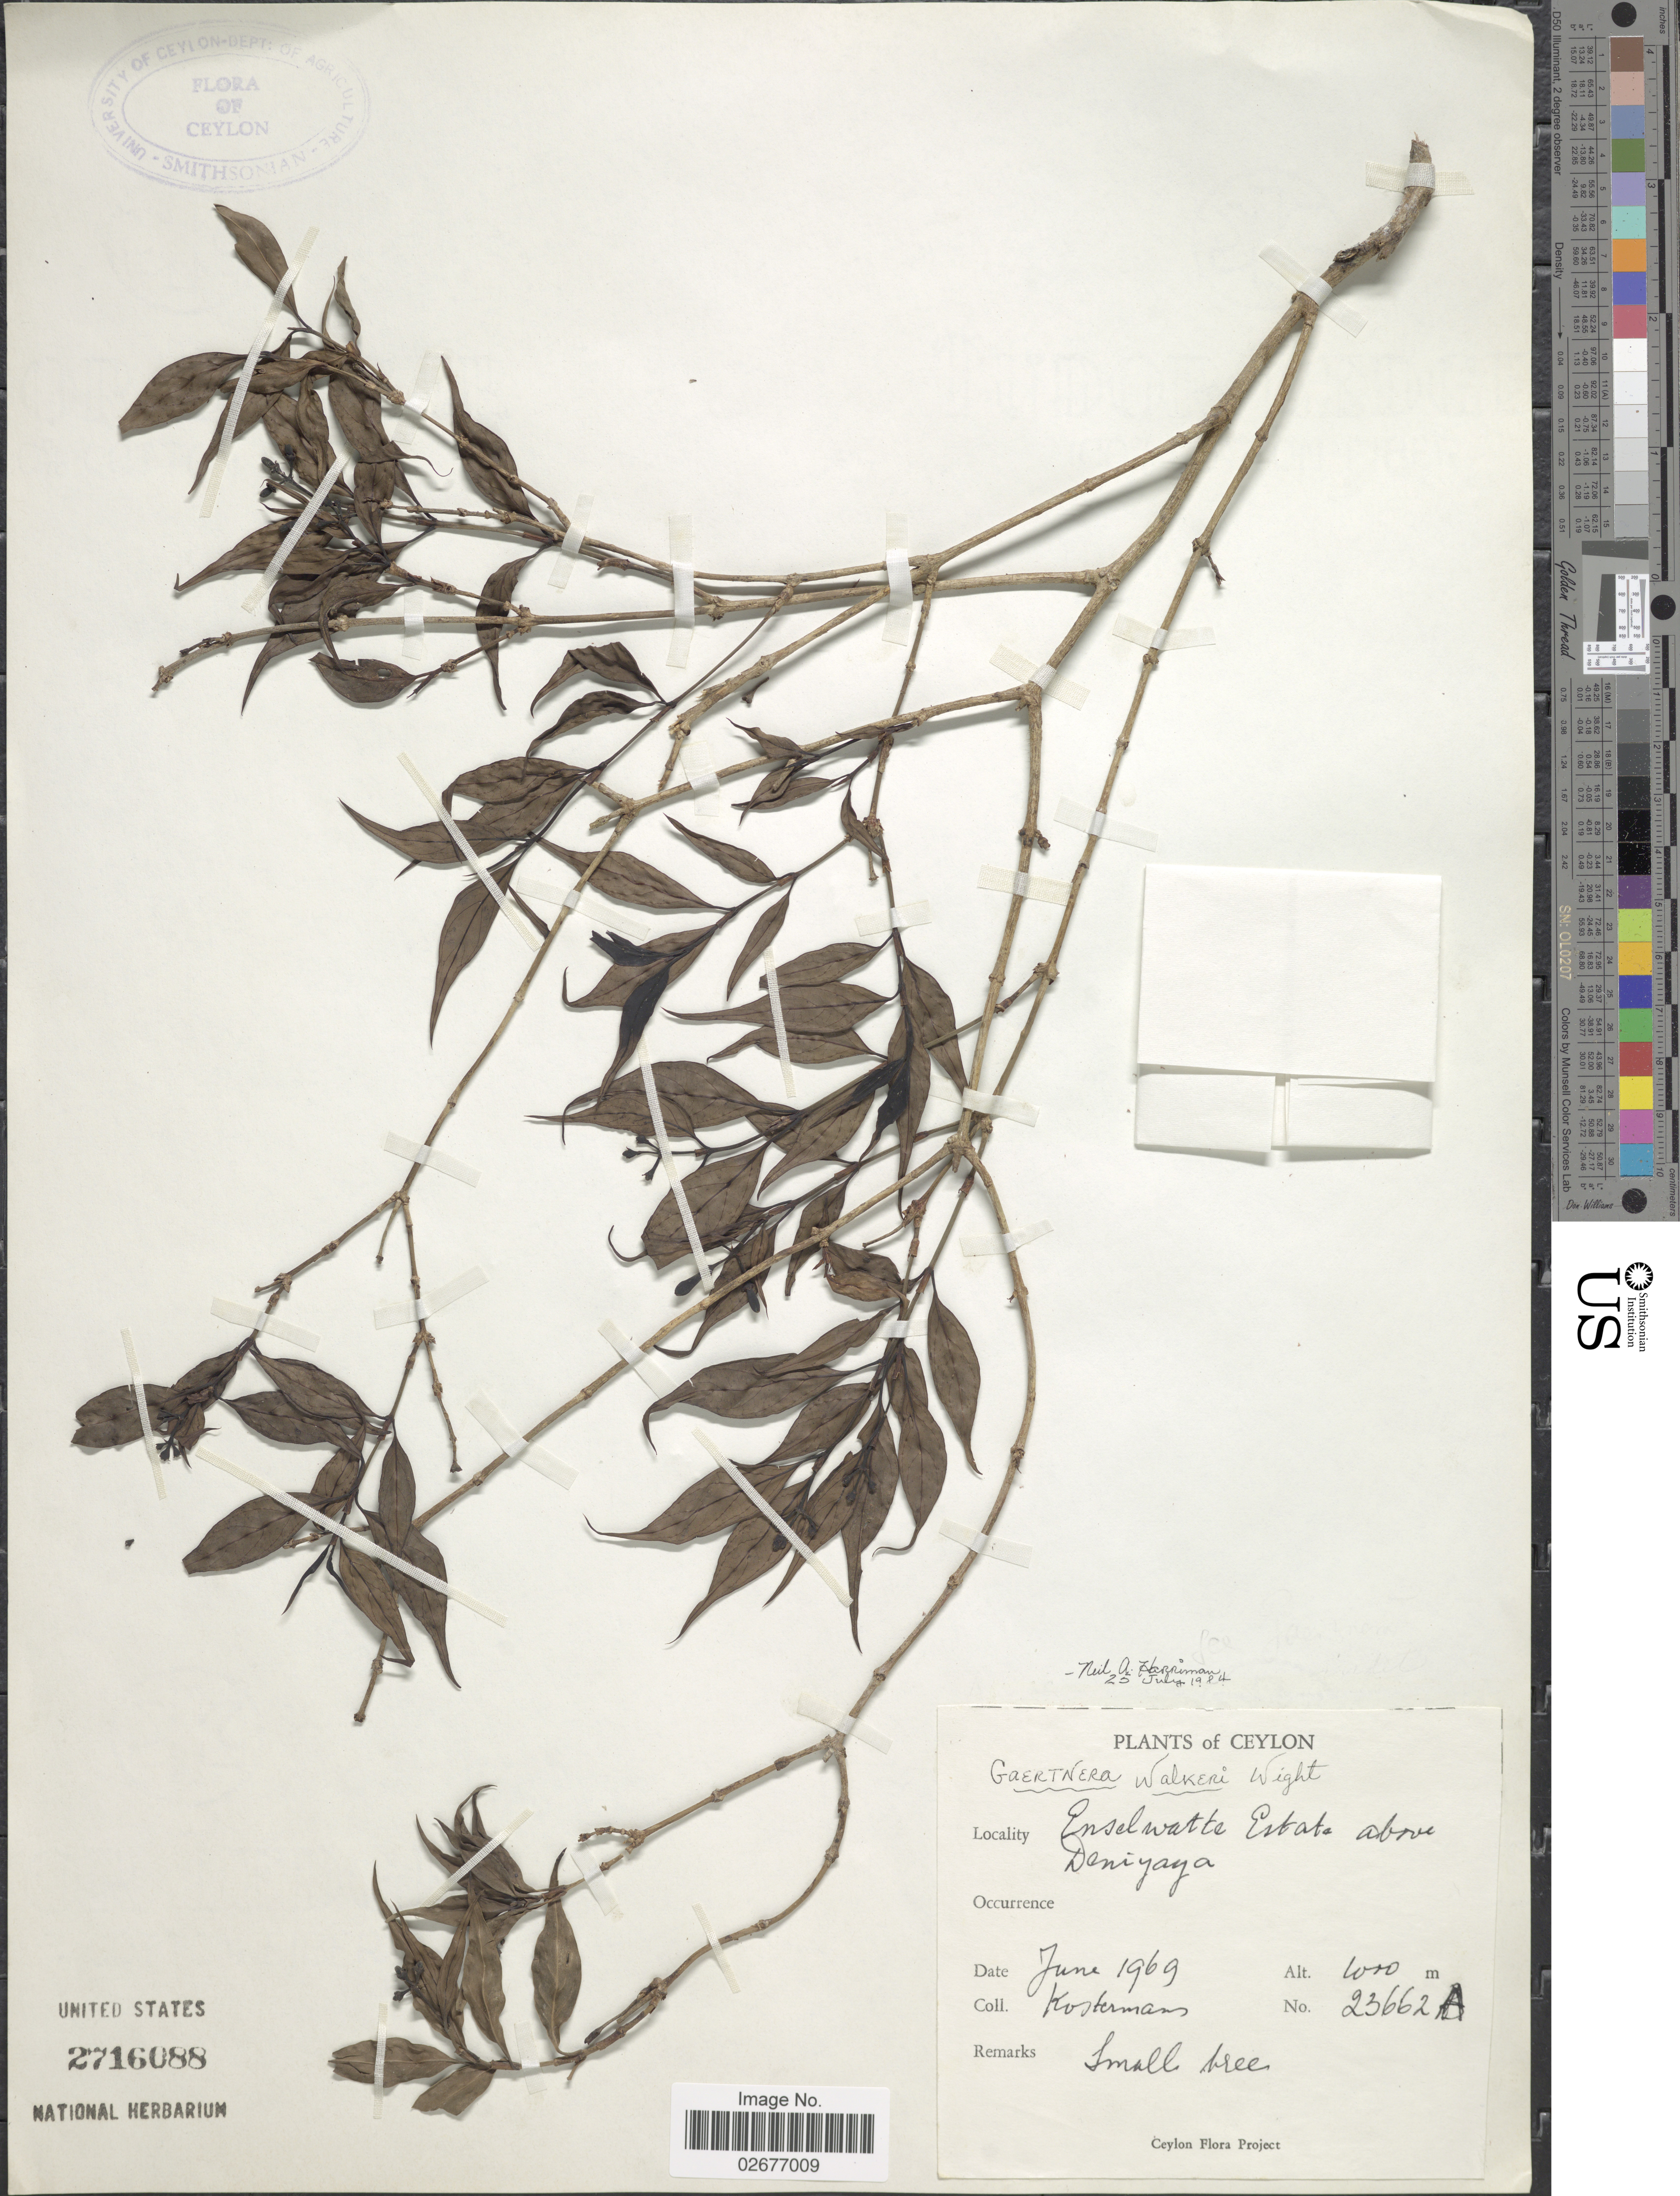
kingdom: Plantae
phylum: Tracheophyta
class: Magnoliopsida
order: Gentianales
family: Rubiaceae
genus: Gaertnera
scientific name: Gaertnera walkeri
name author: (Arn.) Blume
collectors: Kostermans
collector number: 23662A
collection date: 1969-06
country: Sri Lanka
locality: Ceylon, Enselwatte Estate above Denijaya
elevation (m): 1000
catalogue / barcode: US 2716088